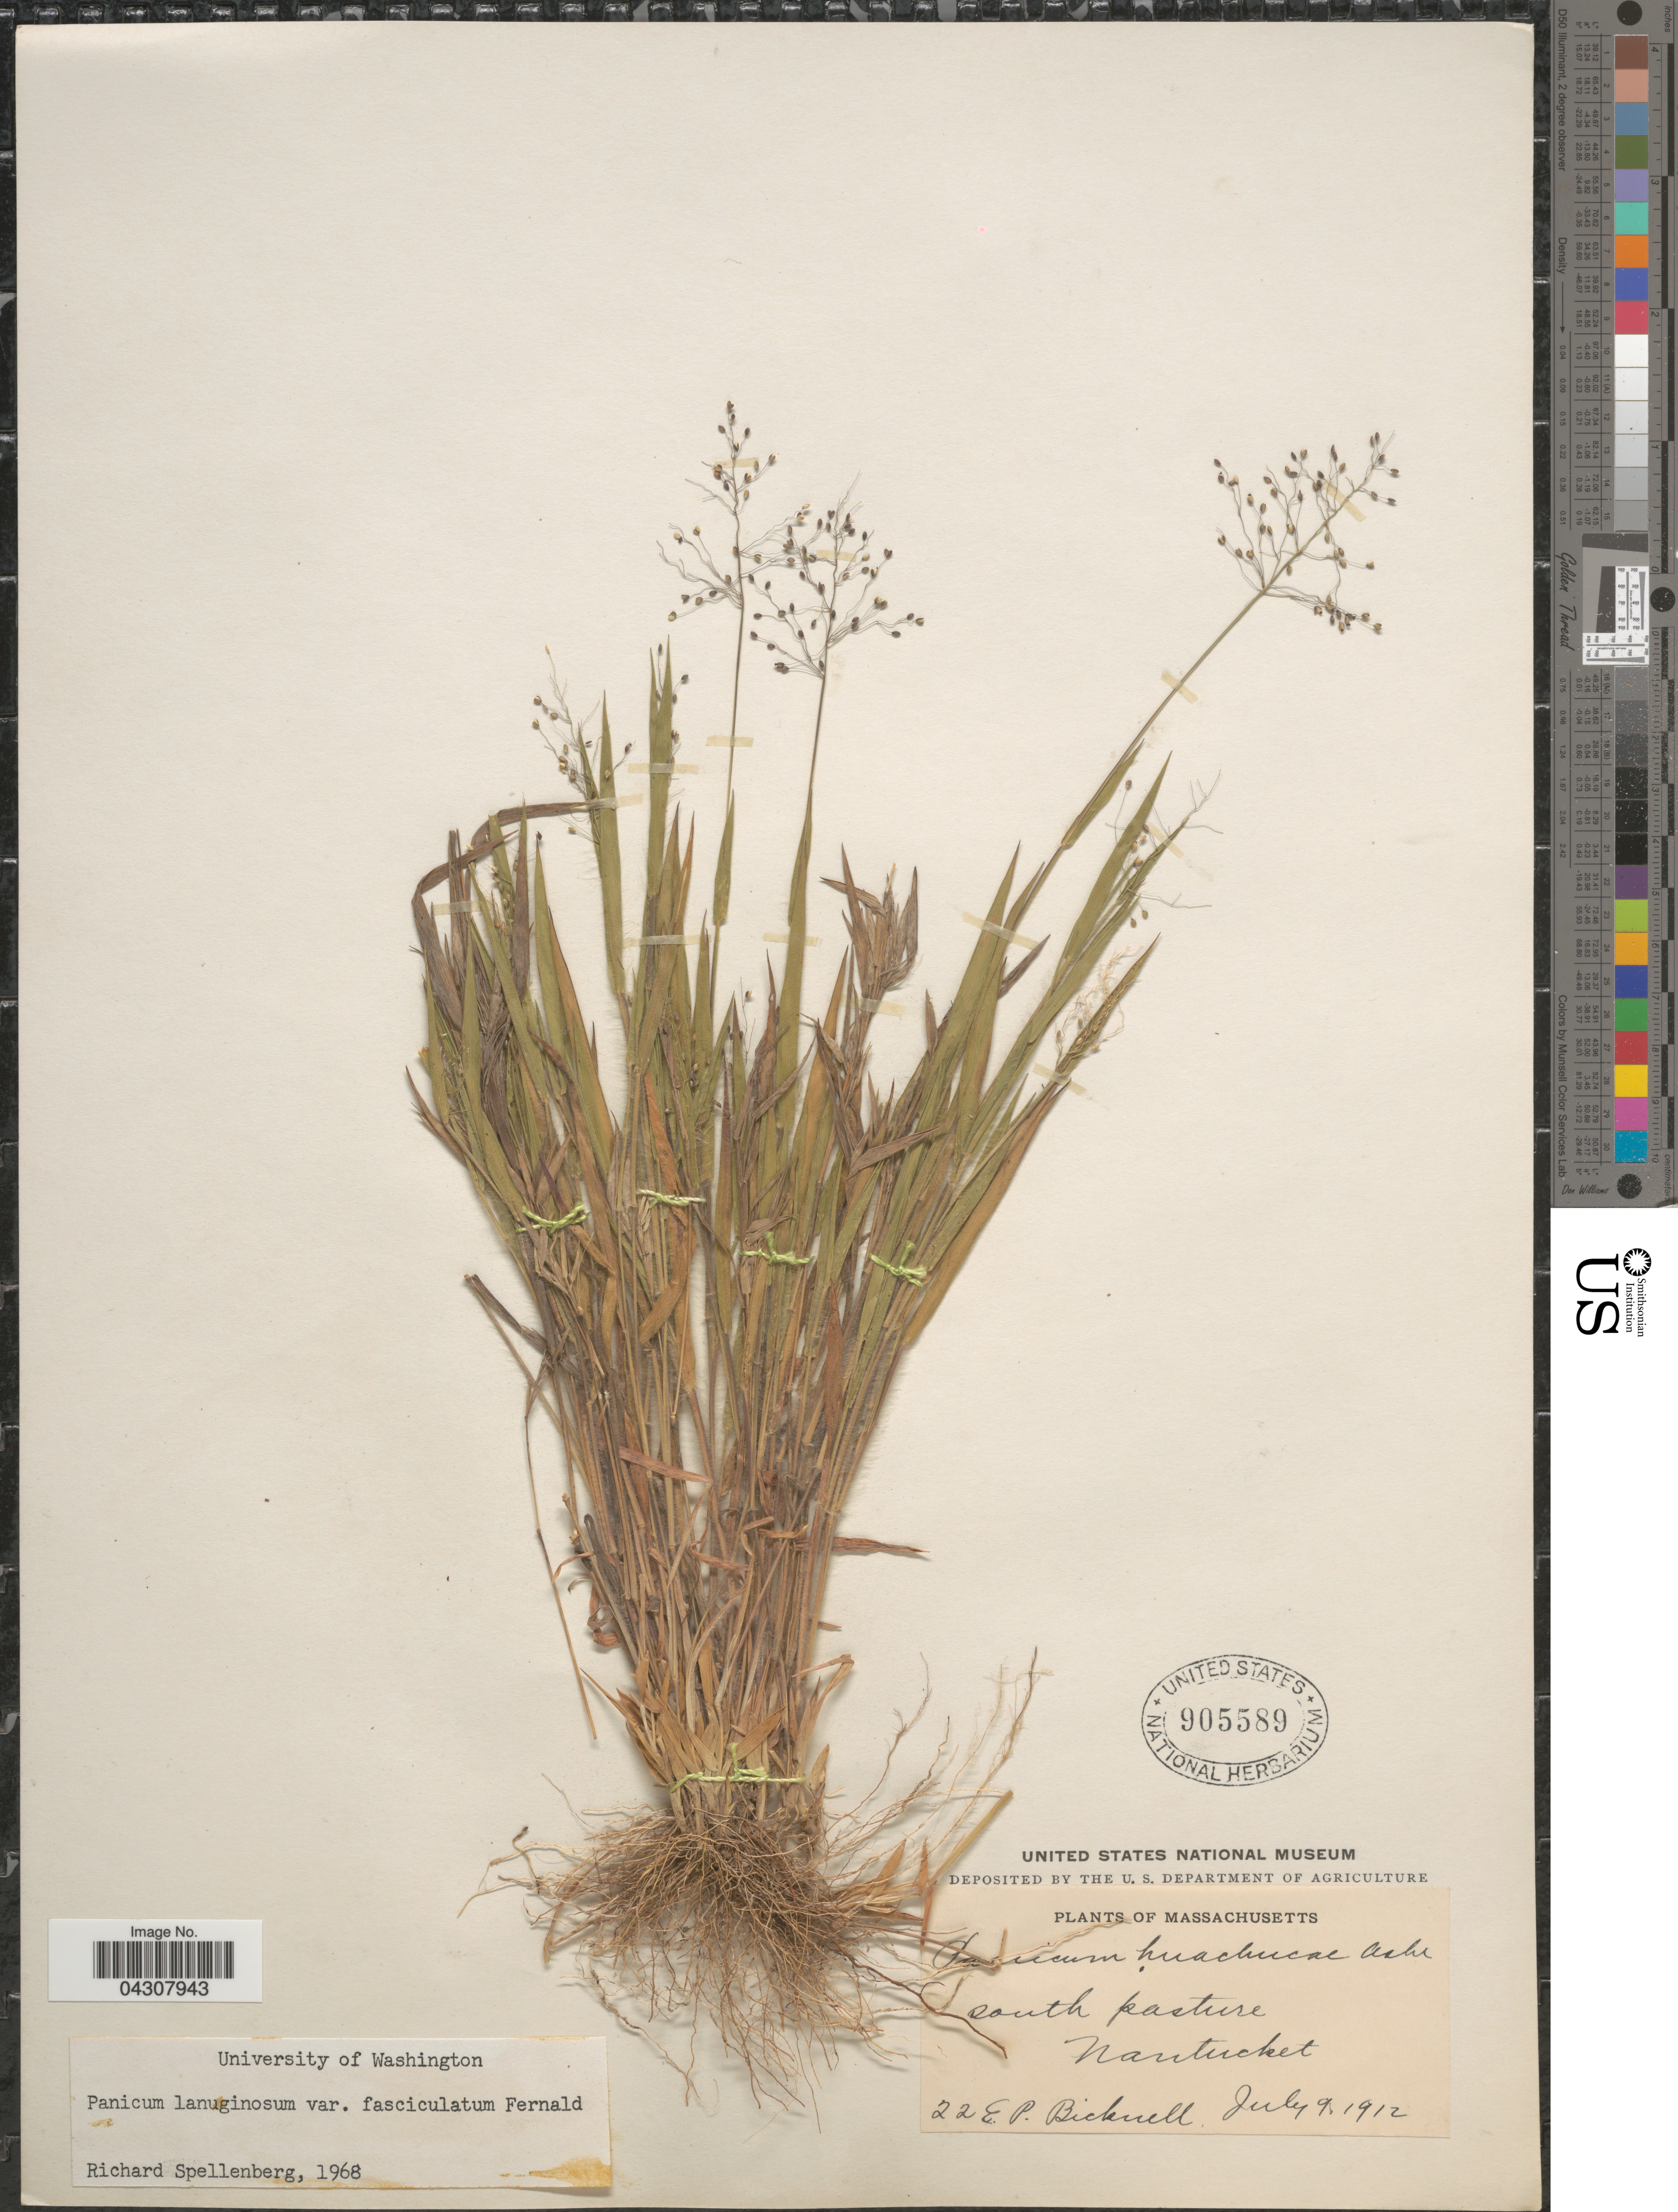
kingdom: Plantae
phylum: Tracheophyta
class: Liliopsida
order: Poales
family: Poaceae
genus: Dichanthelium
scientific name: Dichanthelium acuminatum var. acuminatum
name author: (Sw.) Gould & C.A. Clark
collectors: E. P. Bicknell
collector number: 22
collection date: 1912-07-09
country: United States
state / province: Massachusetts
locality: South pasture, Nantucket.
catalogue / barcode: US 905589